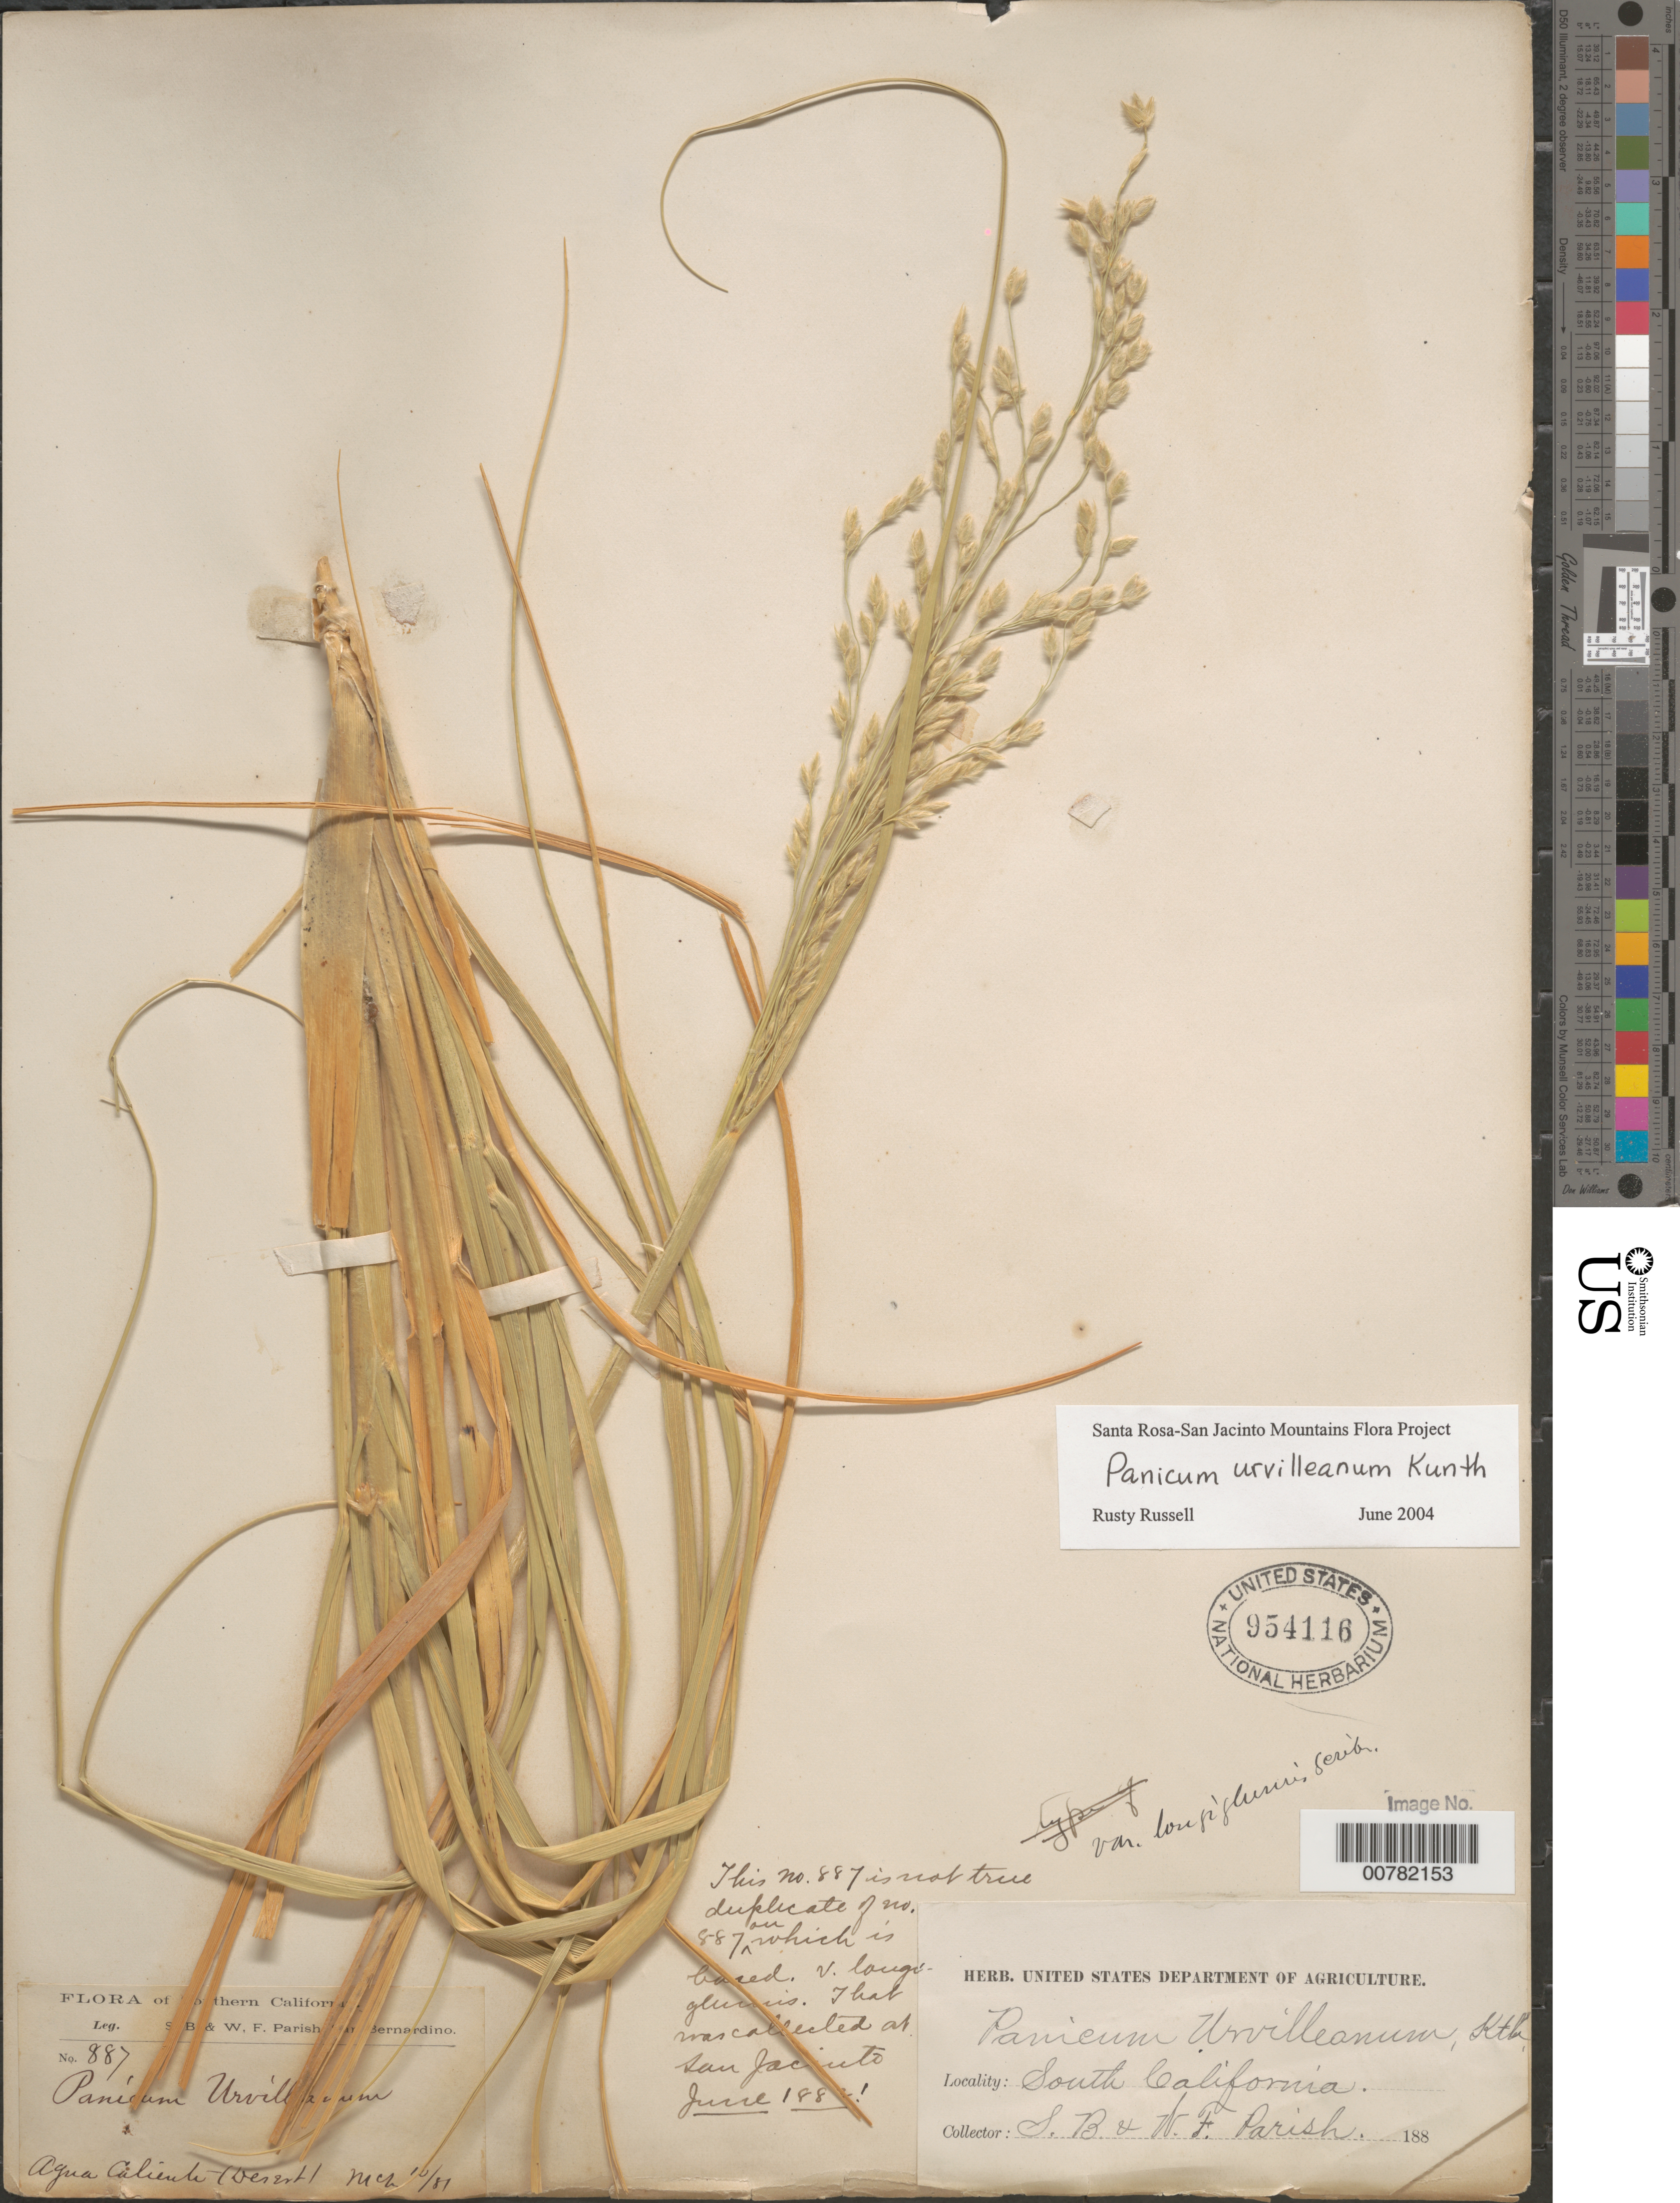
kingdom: Plantae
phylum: Tracheophyta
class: Liliopsida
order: Poales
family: Poaceae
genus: Panicum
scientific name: Panicum urvilleanum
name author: Kunth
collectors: S. B. Parish & W. F. Parish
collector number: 887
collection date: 1881-03-10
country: United States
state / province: California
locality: Southern California. Agua Caliente (Desert).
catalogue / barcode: US 954116